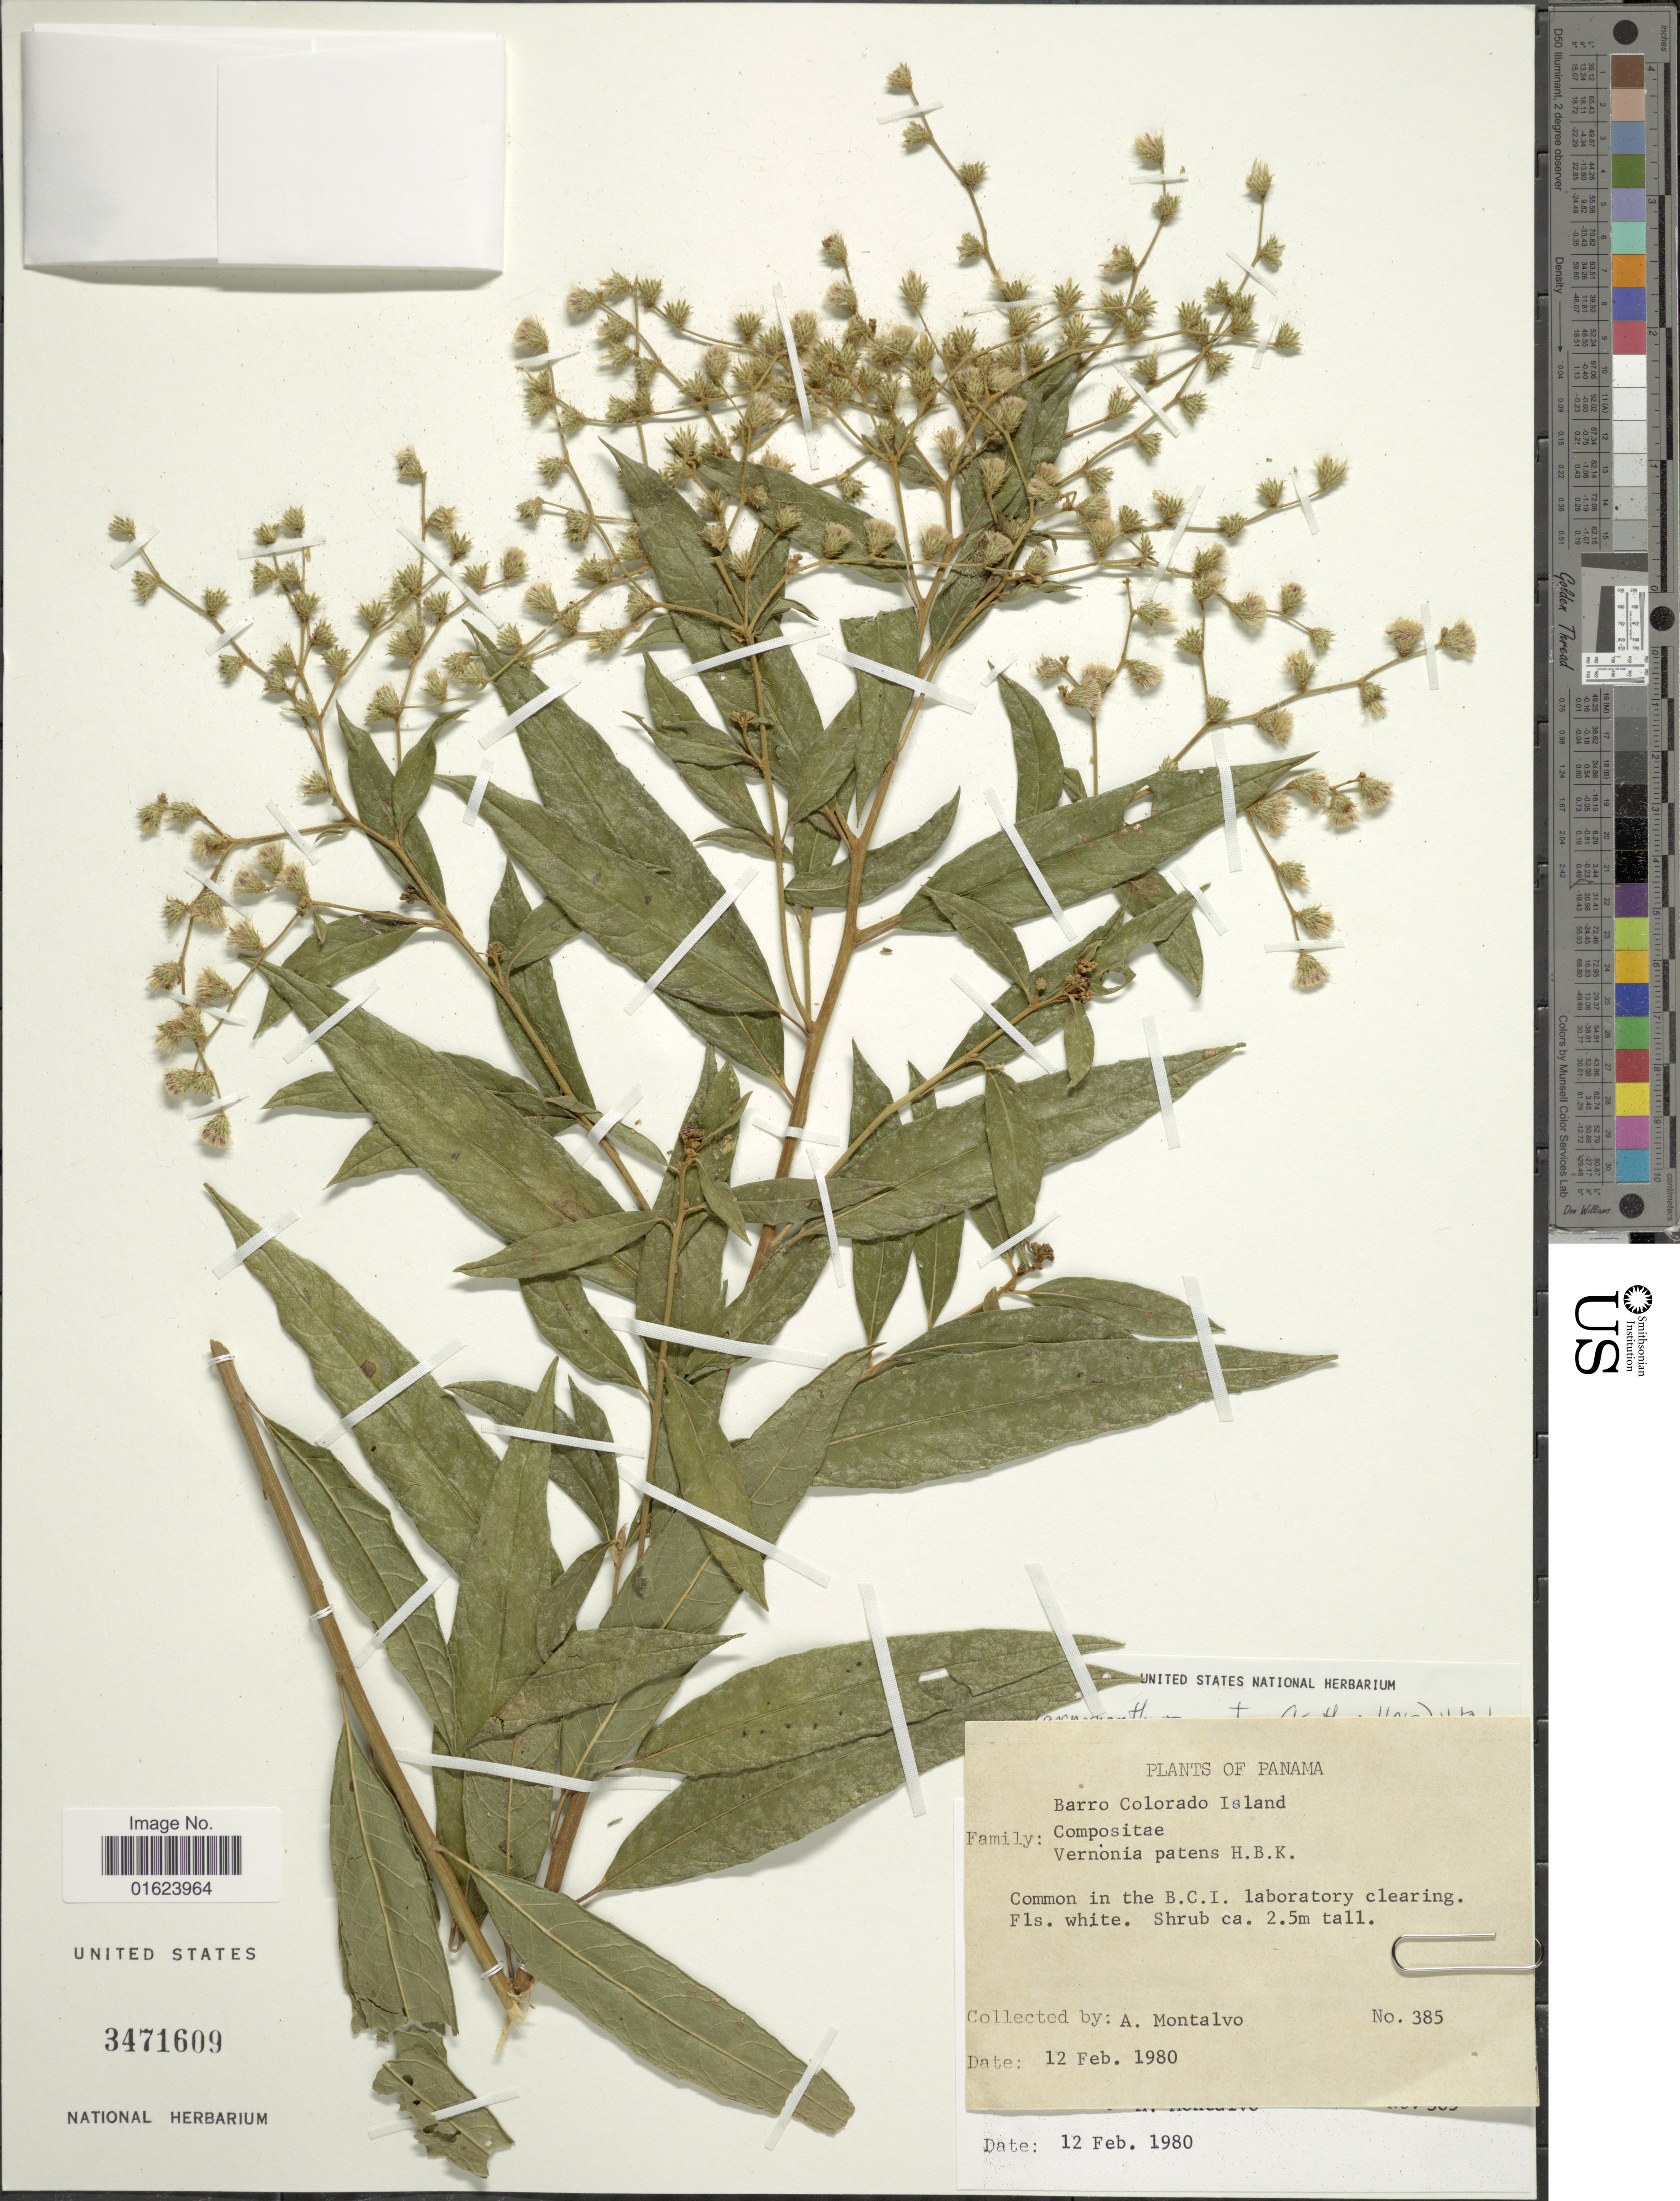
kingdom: Plantae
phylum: Tracheophyta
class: Magnoliopsida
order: Asterales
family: Asteraceae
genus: Vernonanthura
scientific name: Vernonanthura patens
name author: (Kunth) H. Rob.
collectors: A. Montalvo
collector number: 385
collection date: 1980-02-12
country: Panama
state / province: Panamá Oeste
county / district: Canal Zone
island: Barro Colorado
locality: Panama. Barro Colorado Island.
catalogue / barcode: US 3471609